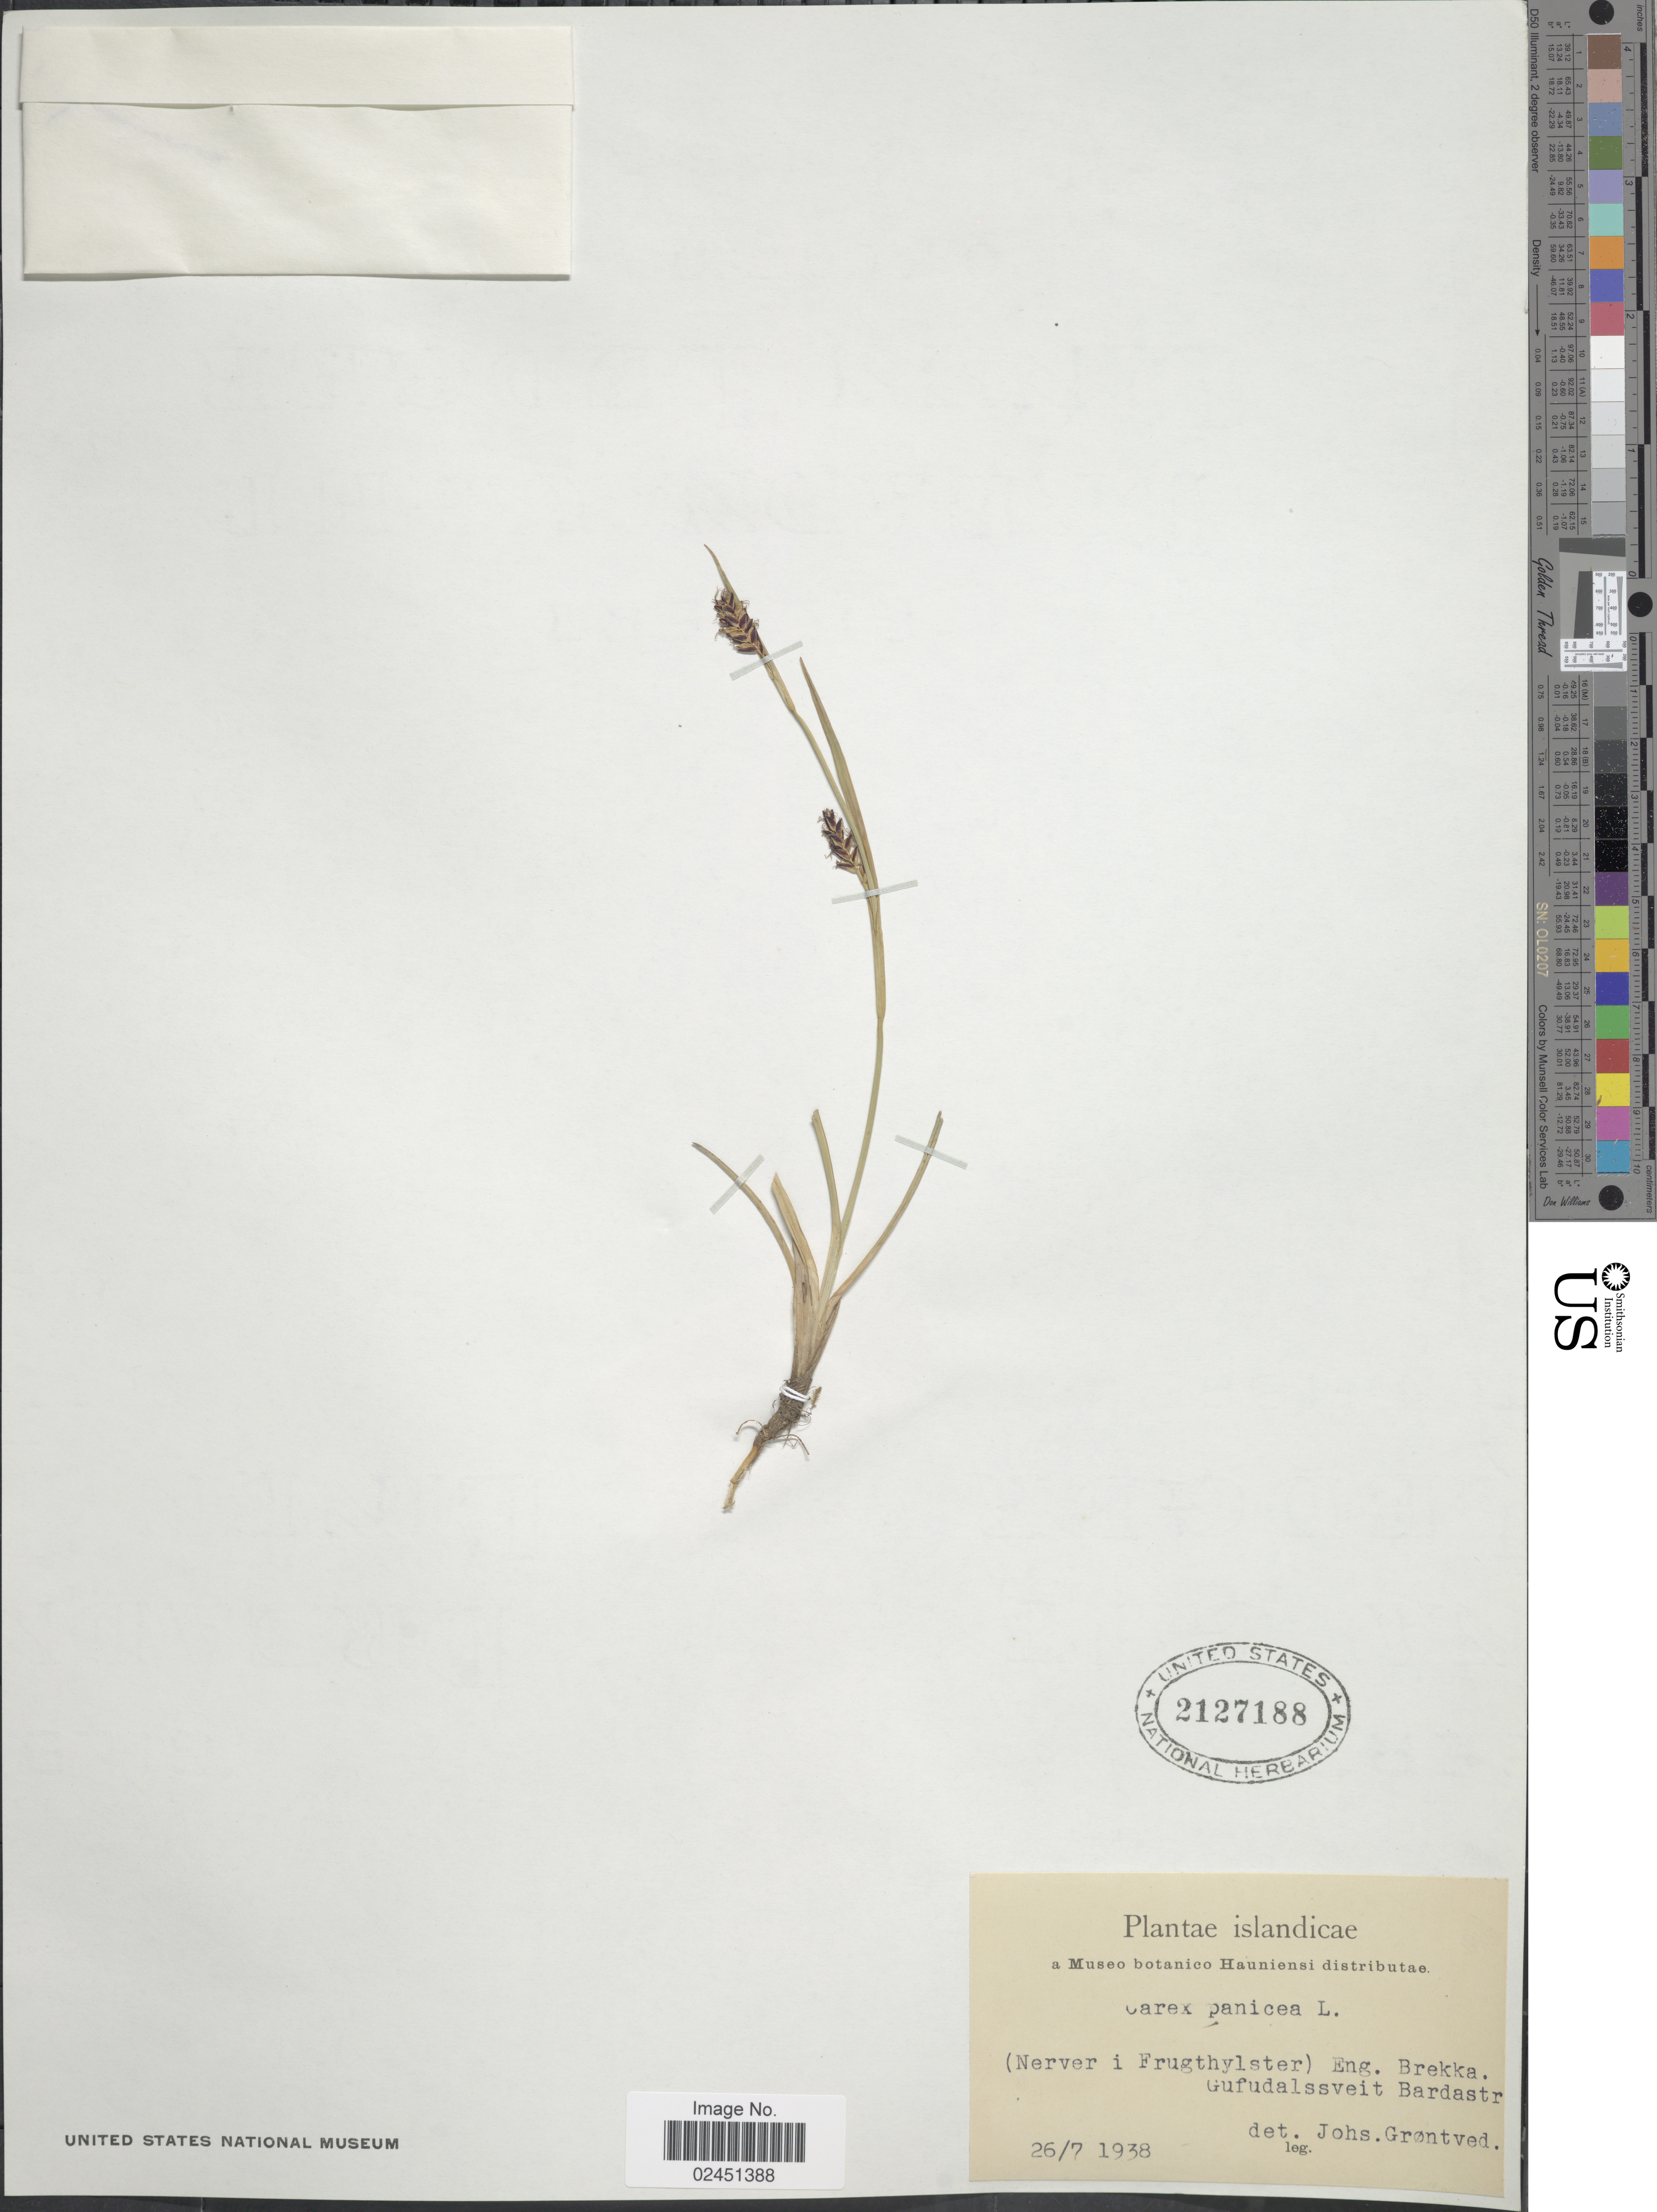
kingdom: Plantae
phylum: Tracheophyta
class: Liliopsida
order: Poales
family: Cyperaceae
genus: Carex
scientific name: Carex panicea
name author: L.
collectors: J. Grøntved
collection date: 1938-07-26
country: Iceland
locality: Islandicae, (Nerver i Frugthylster), Eng. Brekka, Gufalssveit Bardastr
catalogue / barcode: US 2127188